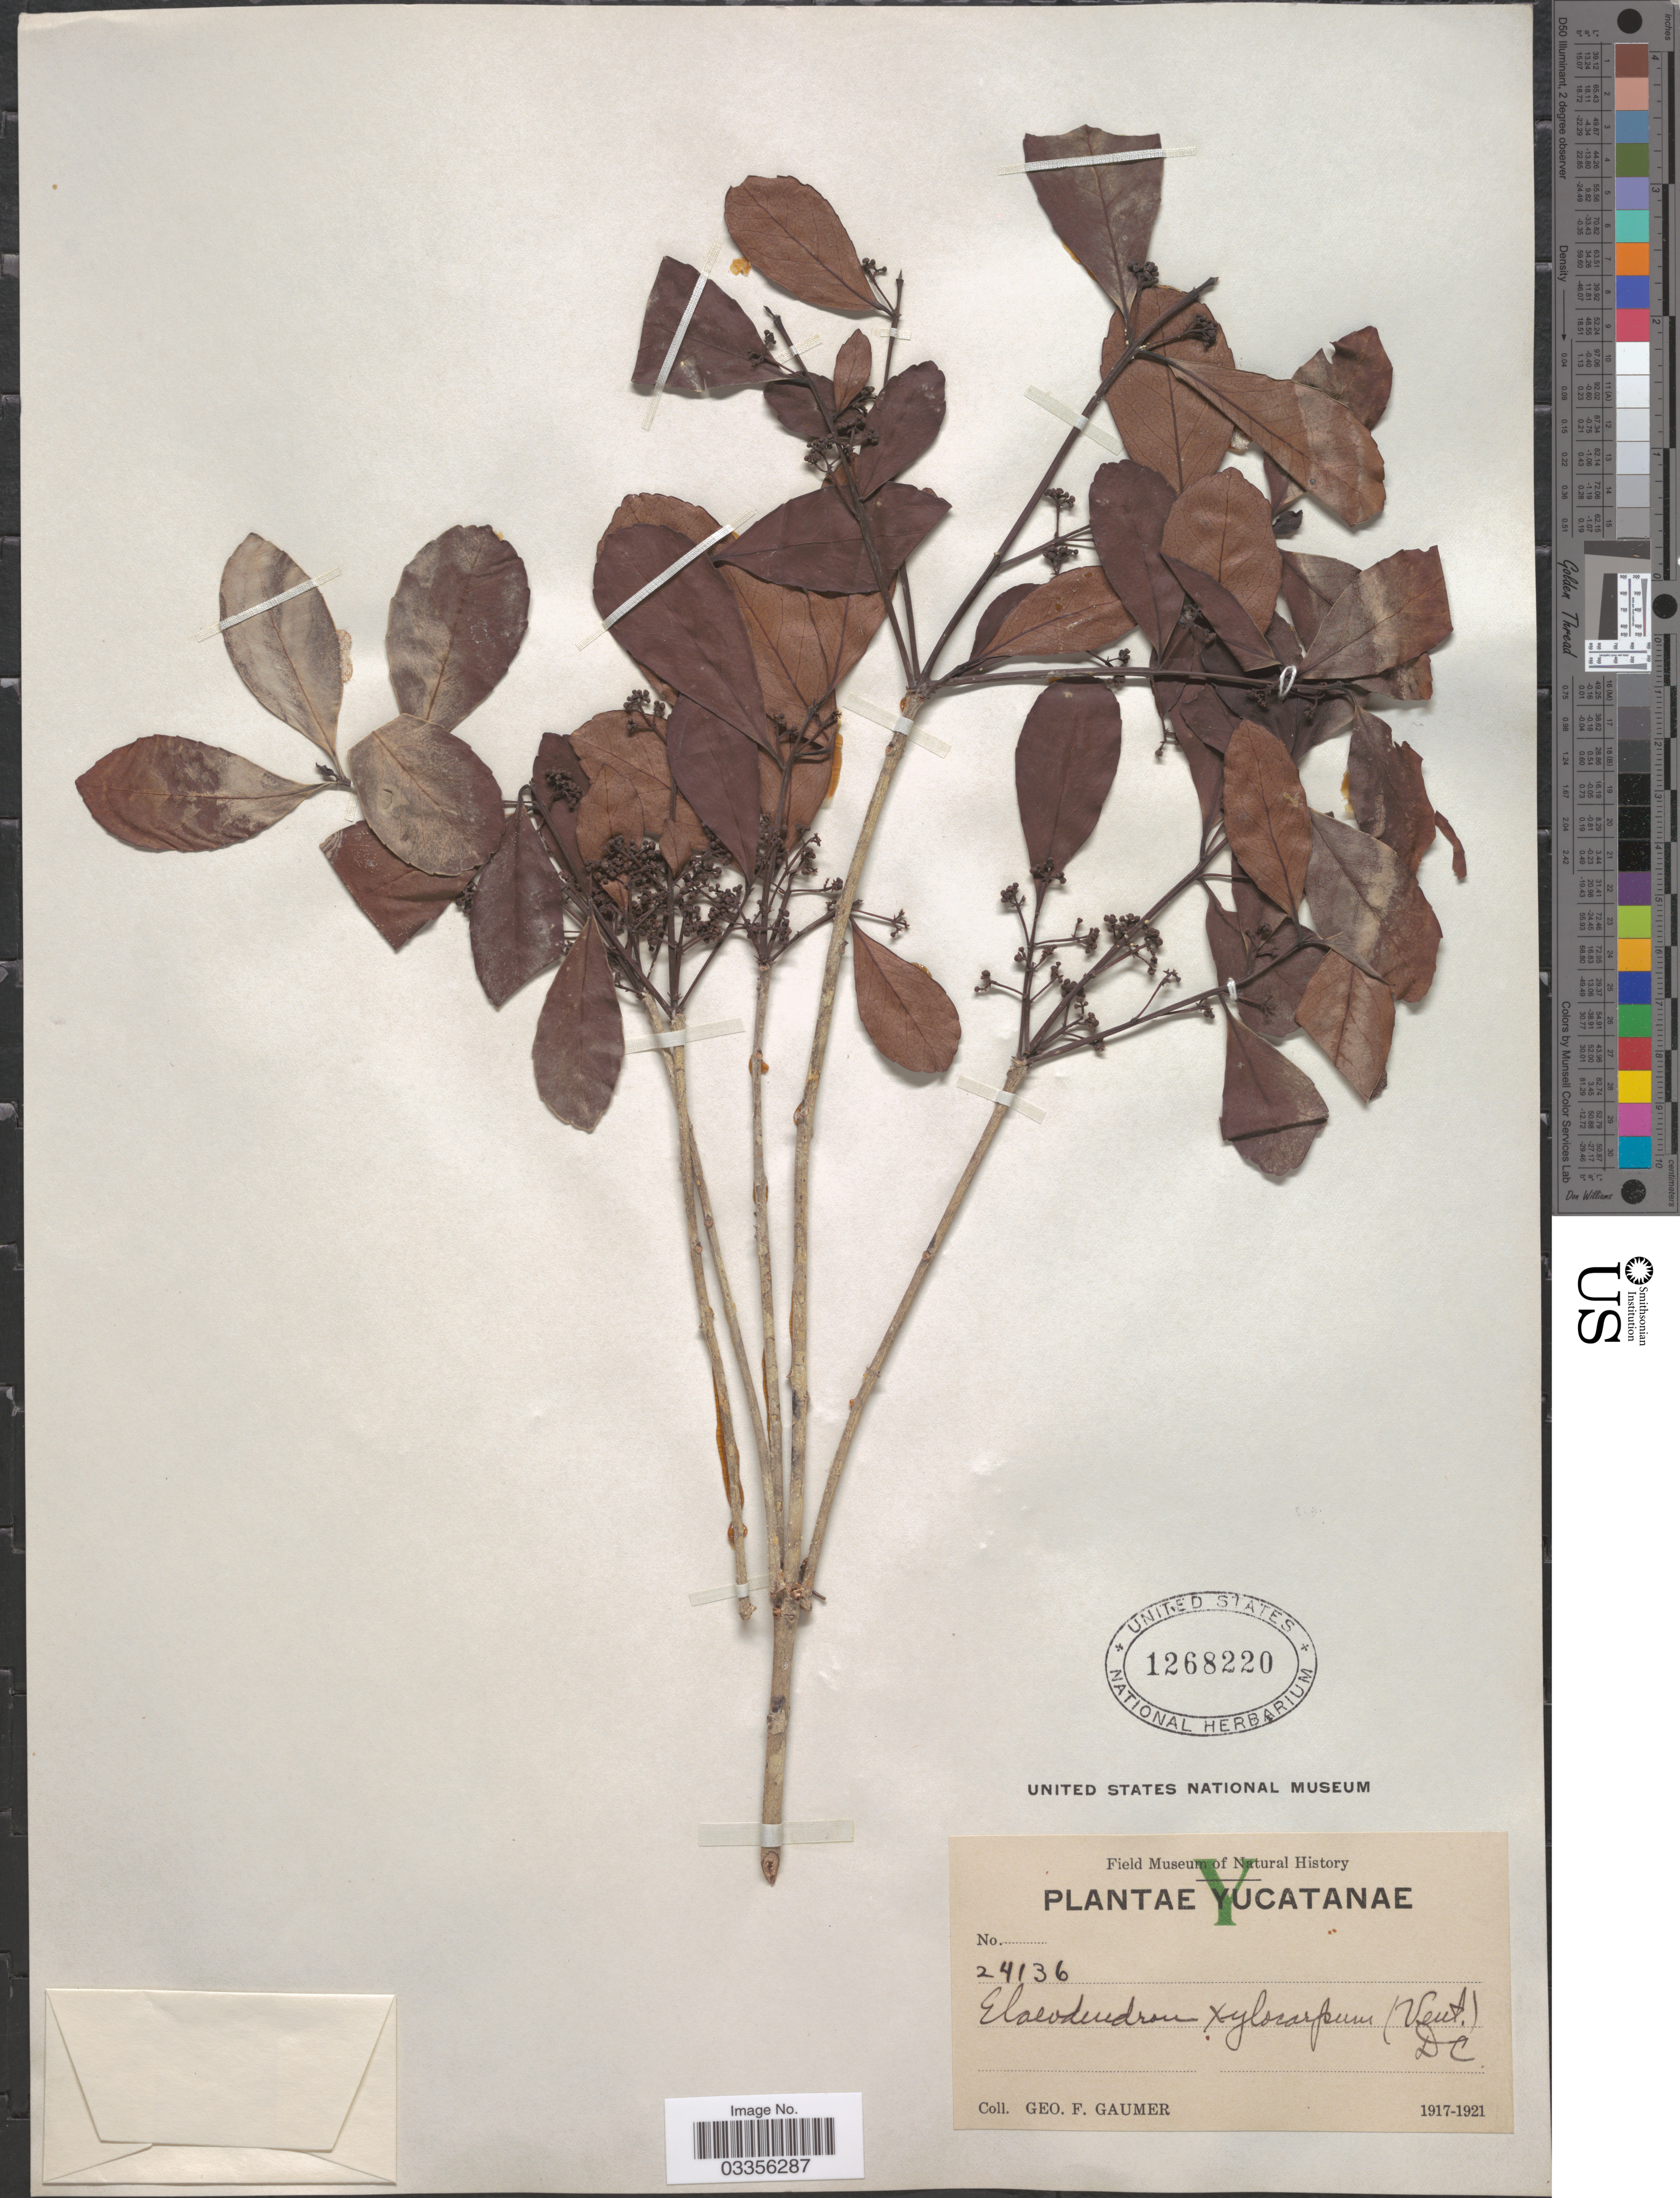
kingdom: Plantae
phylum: Tracheophyta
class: Magnoliopsida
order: Celastrales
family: Celastraceae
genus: Elaeodendron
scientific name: Elaeodendron xylocarpum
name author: (Vent.) DC.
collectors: G. F. Gaumer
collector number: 24136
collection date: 1917/1921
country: Mexico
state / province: Yucatán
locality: Yucatanae.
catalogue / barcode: US 1268220